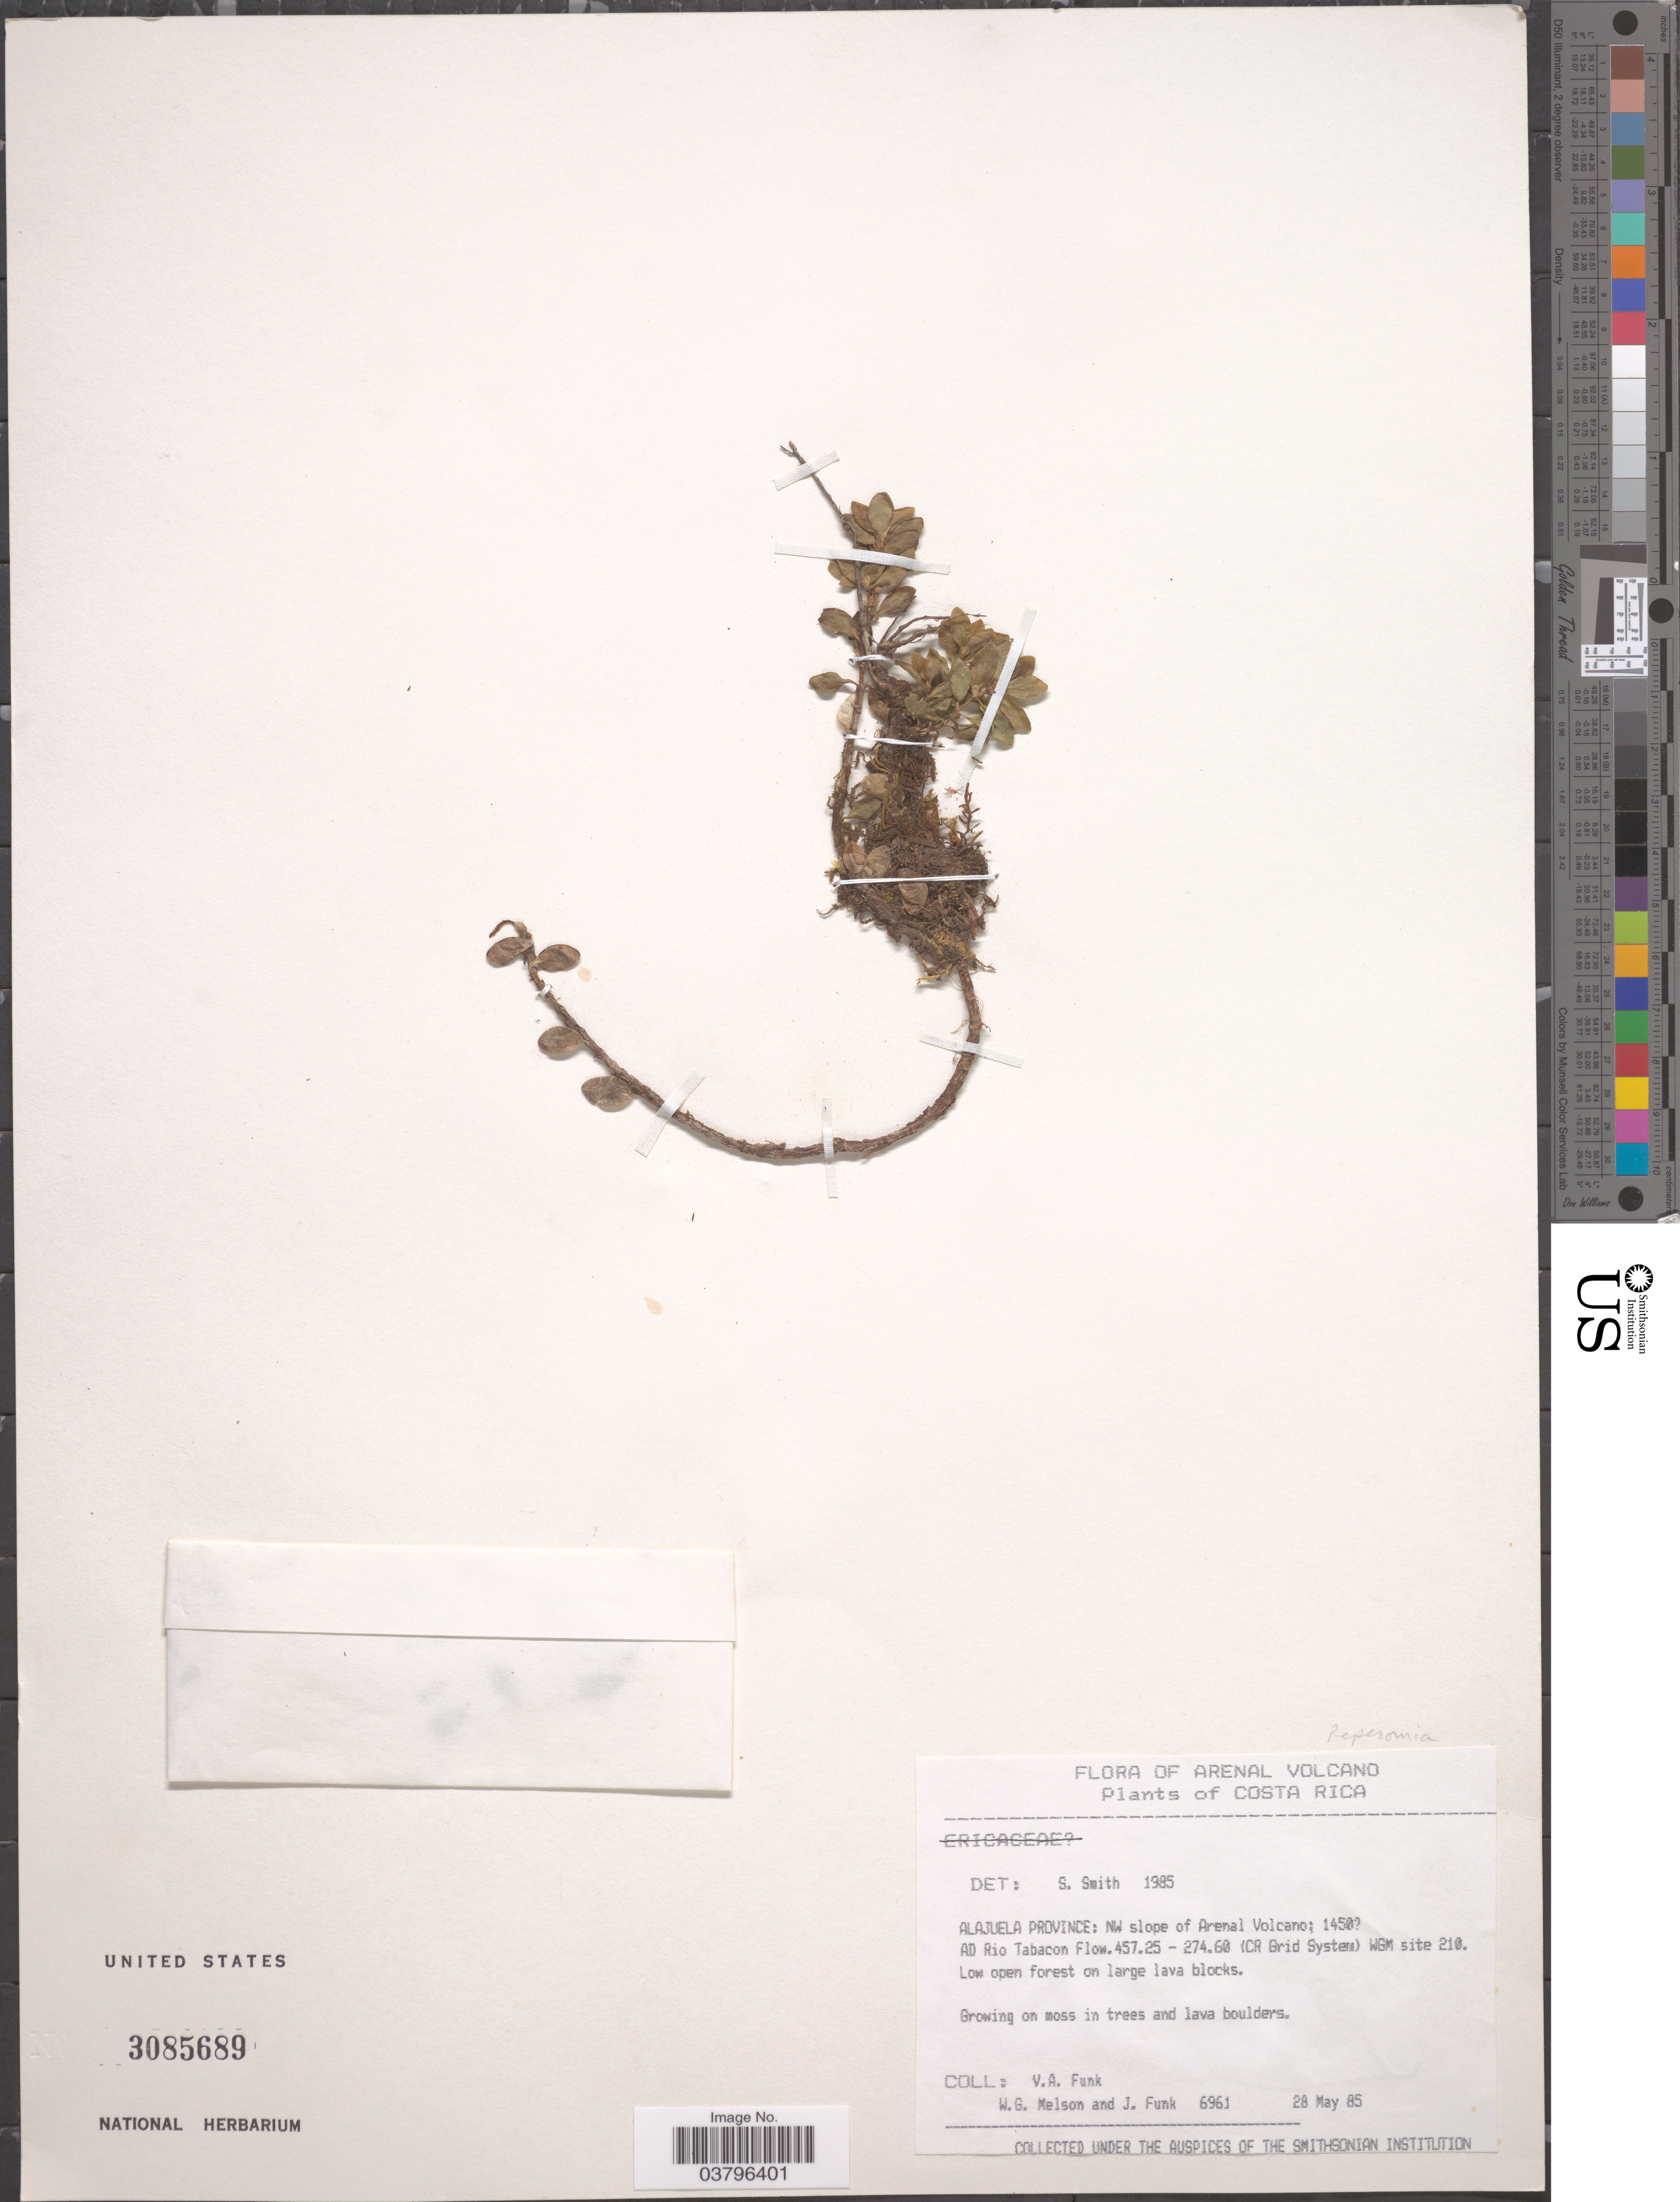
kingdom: Plantae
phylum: Tracheophyta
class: Magnoliopsida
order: Gentianales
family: Rubiaceae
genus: Hillia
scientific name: Hillia panamensis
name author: Standl.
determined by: Jiménez, José Estaban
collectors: V. Funk, W. Melson & J. Funk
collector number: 6961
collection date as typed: Transcribed d/m/y: 28/5/85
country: Costa Rica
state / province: Alajuela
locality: Arenal Volcano. NW slope of Arenal Volcano; 1450 [unsure placement] AD Rio Tabacon Flow.457.25 -274.60 (CA Grid System) WGM site 210.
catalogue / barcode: US 3085689